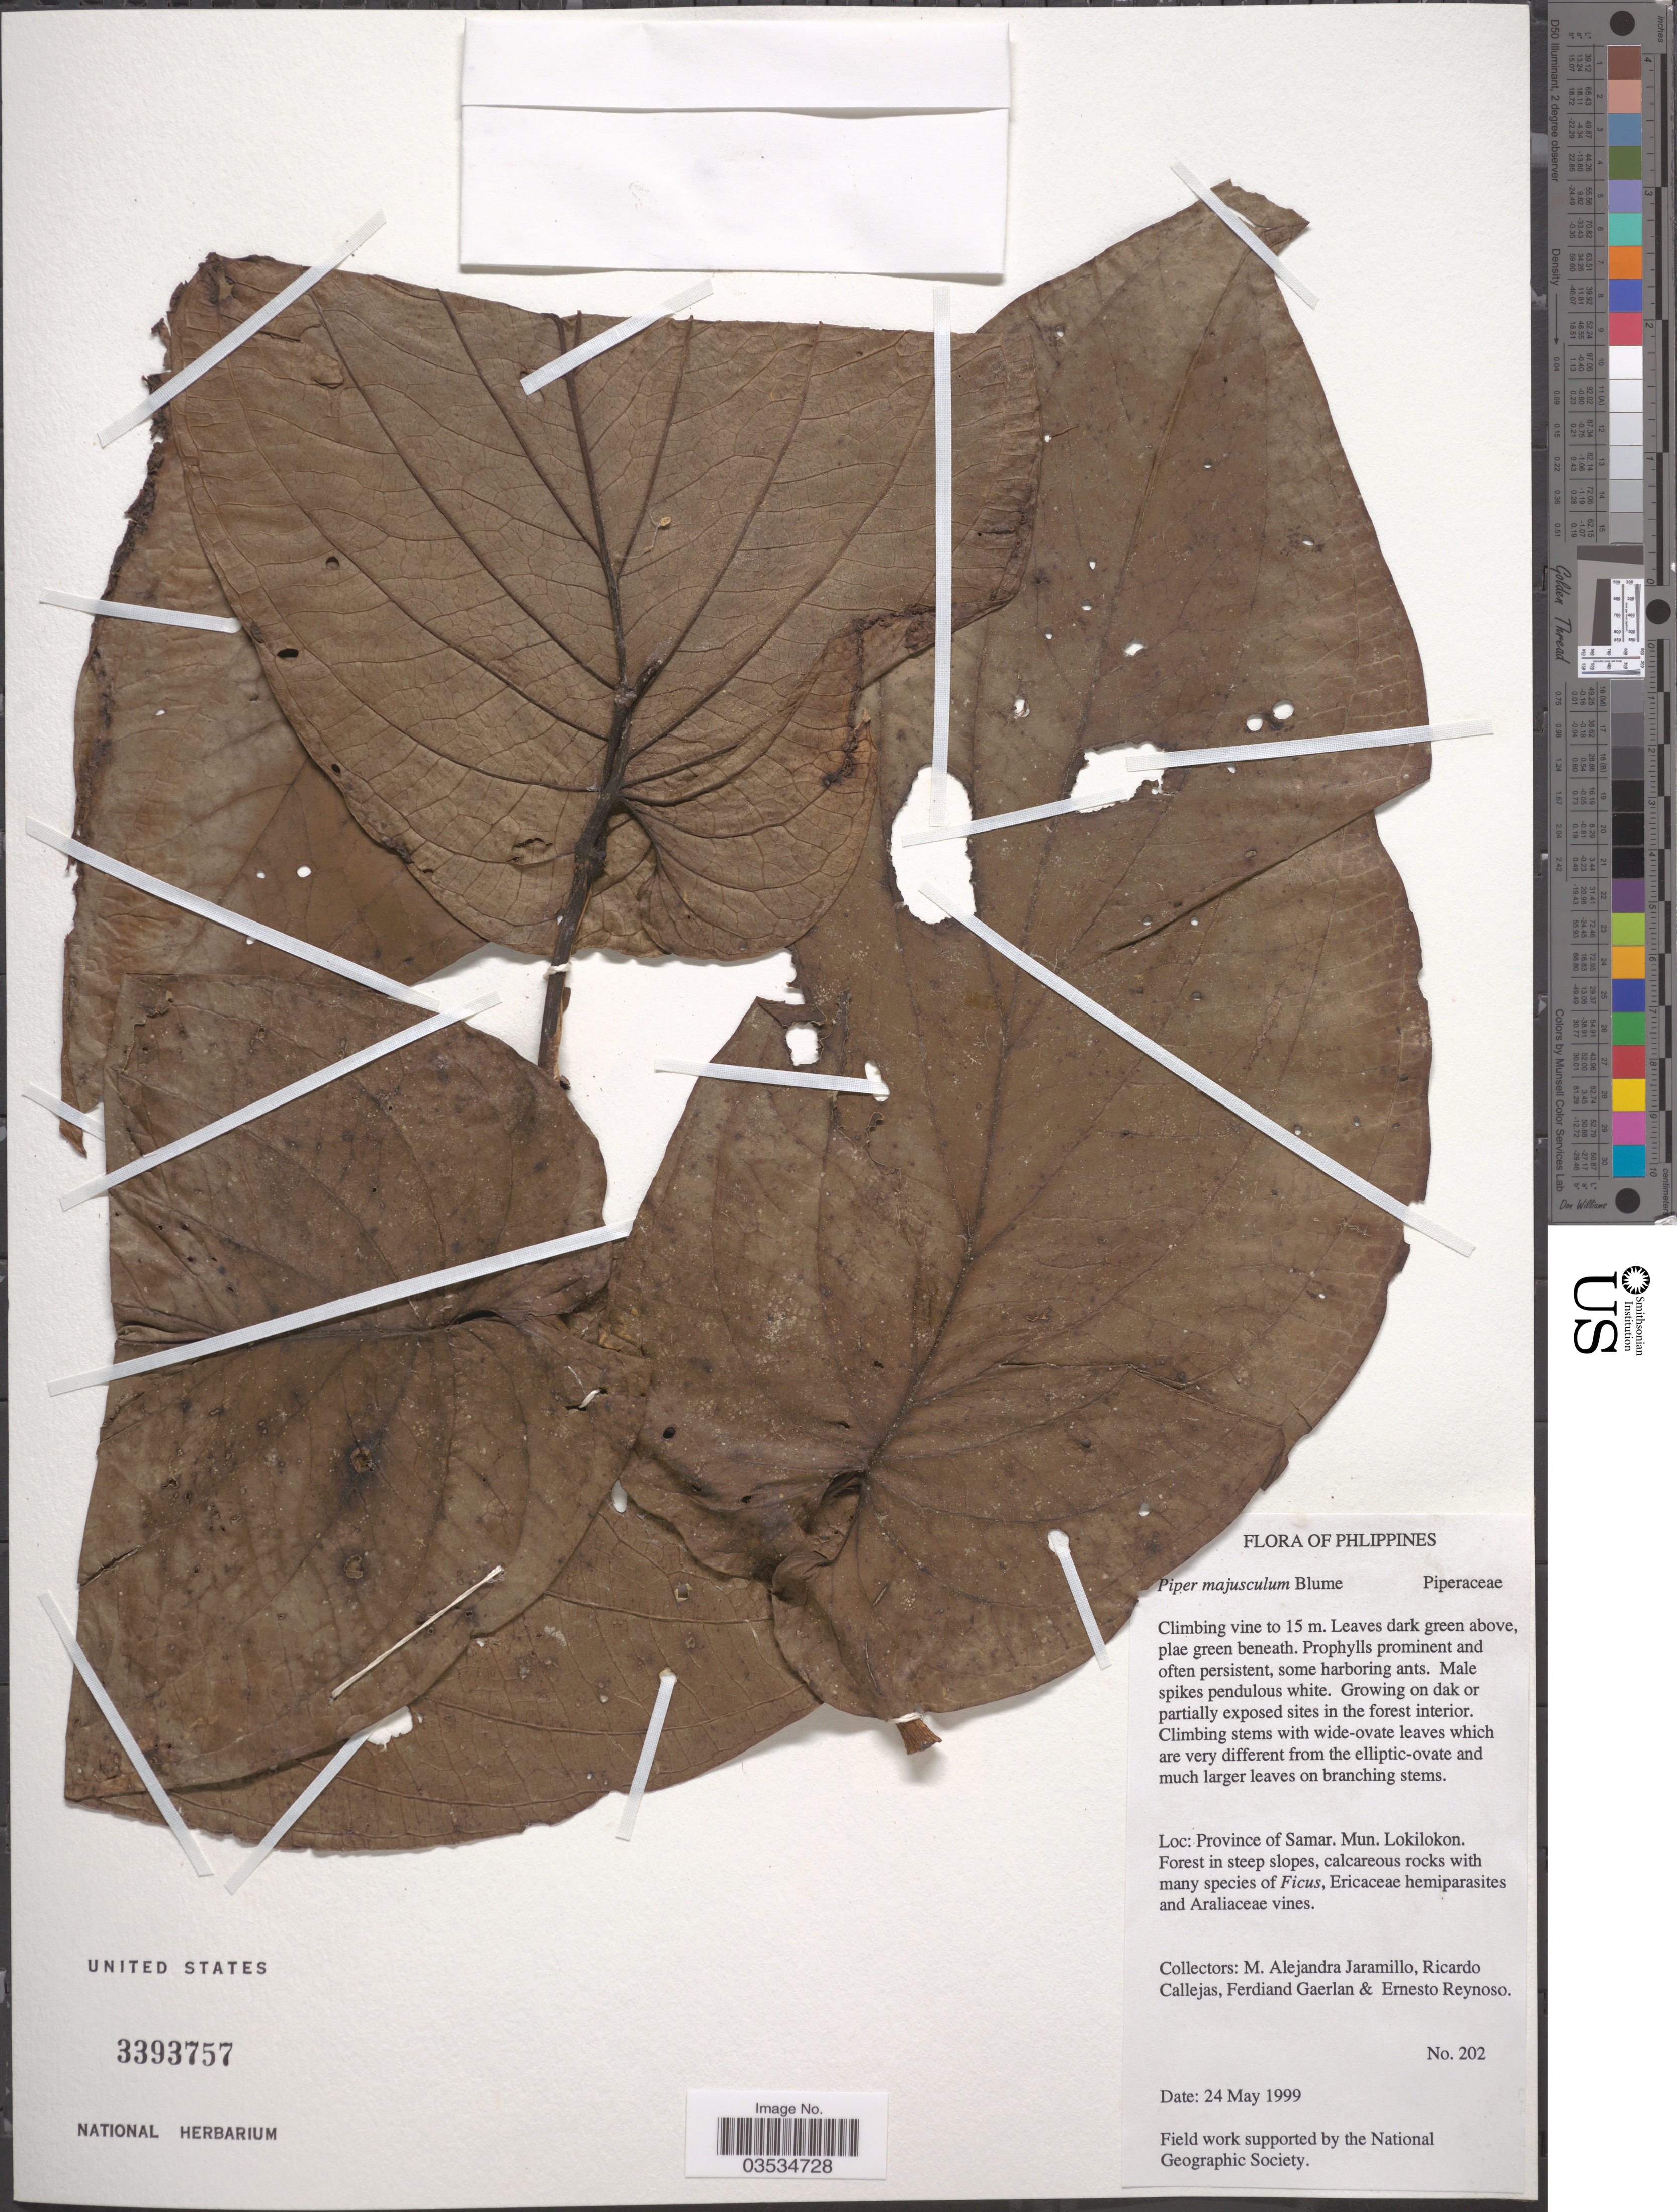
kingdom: Plantae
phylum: Tracheophyta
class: Magnoliopsida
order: Piperales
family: Piperaceae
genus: Piper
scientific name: Piper majusculum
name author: Blume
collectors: M. A. Jaramillo, R. Callejas, F. Gaerlan & E. Reynoso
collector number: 202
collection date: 1999-05-24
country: Philippines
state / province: Eastern Visayas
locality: Province of Samar. Mun. Lokilokon.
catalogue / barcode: US 3393757